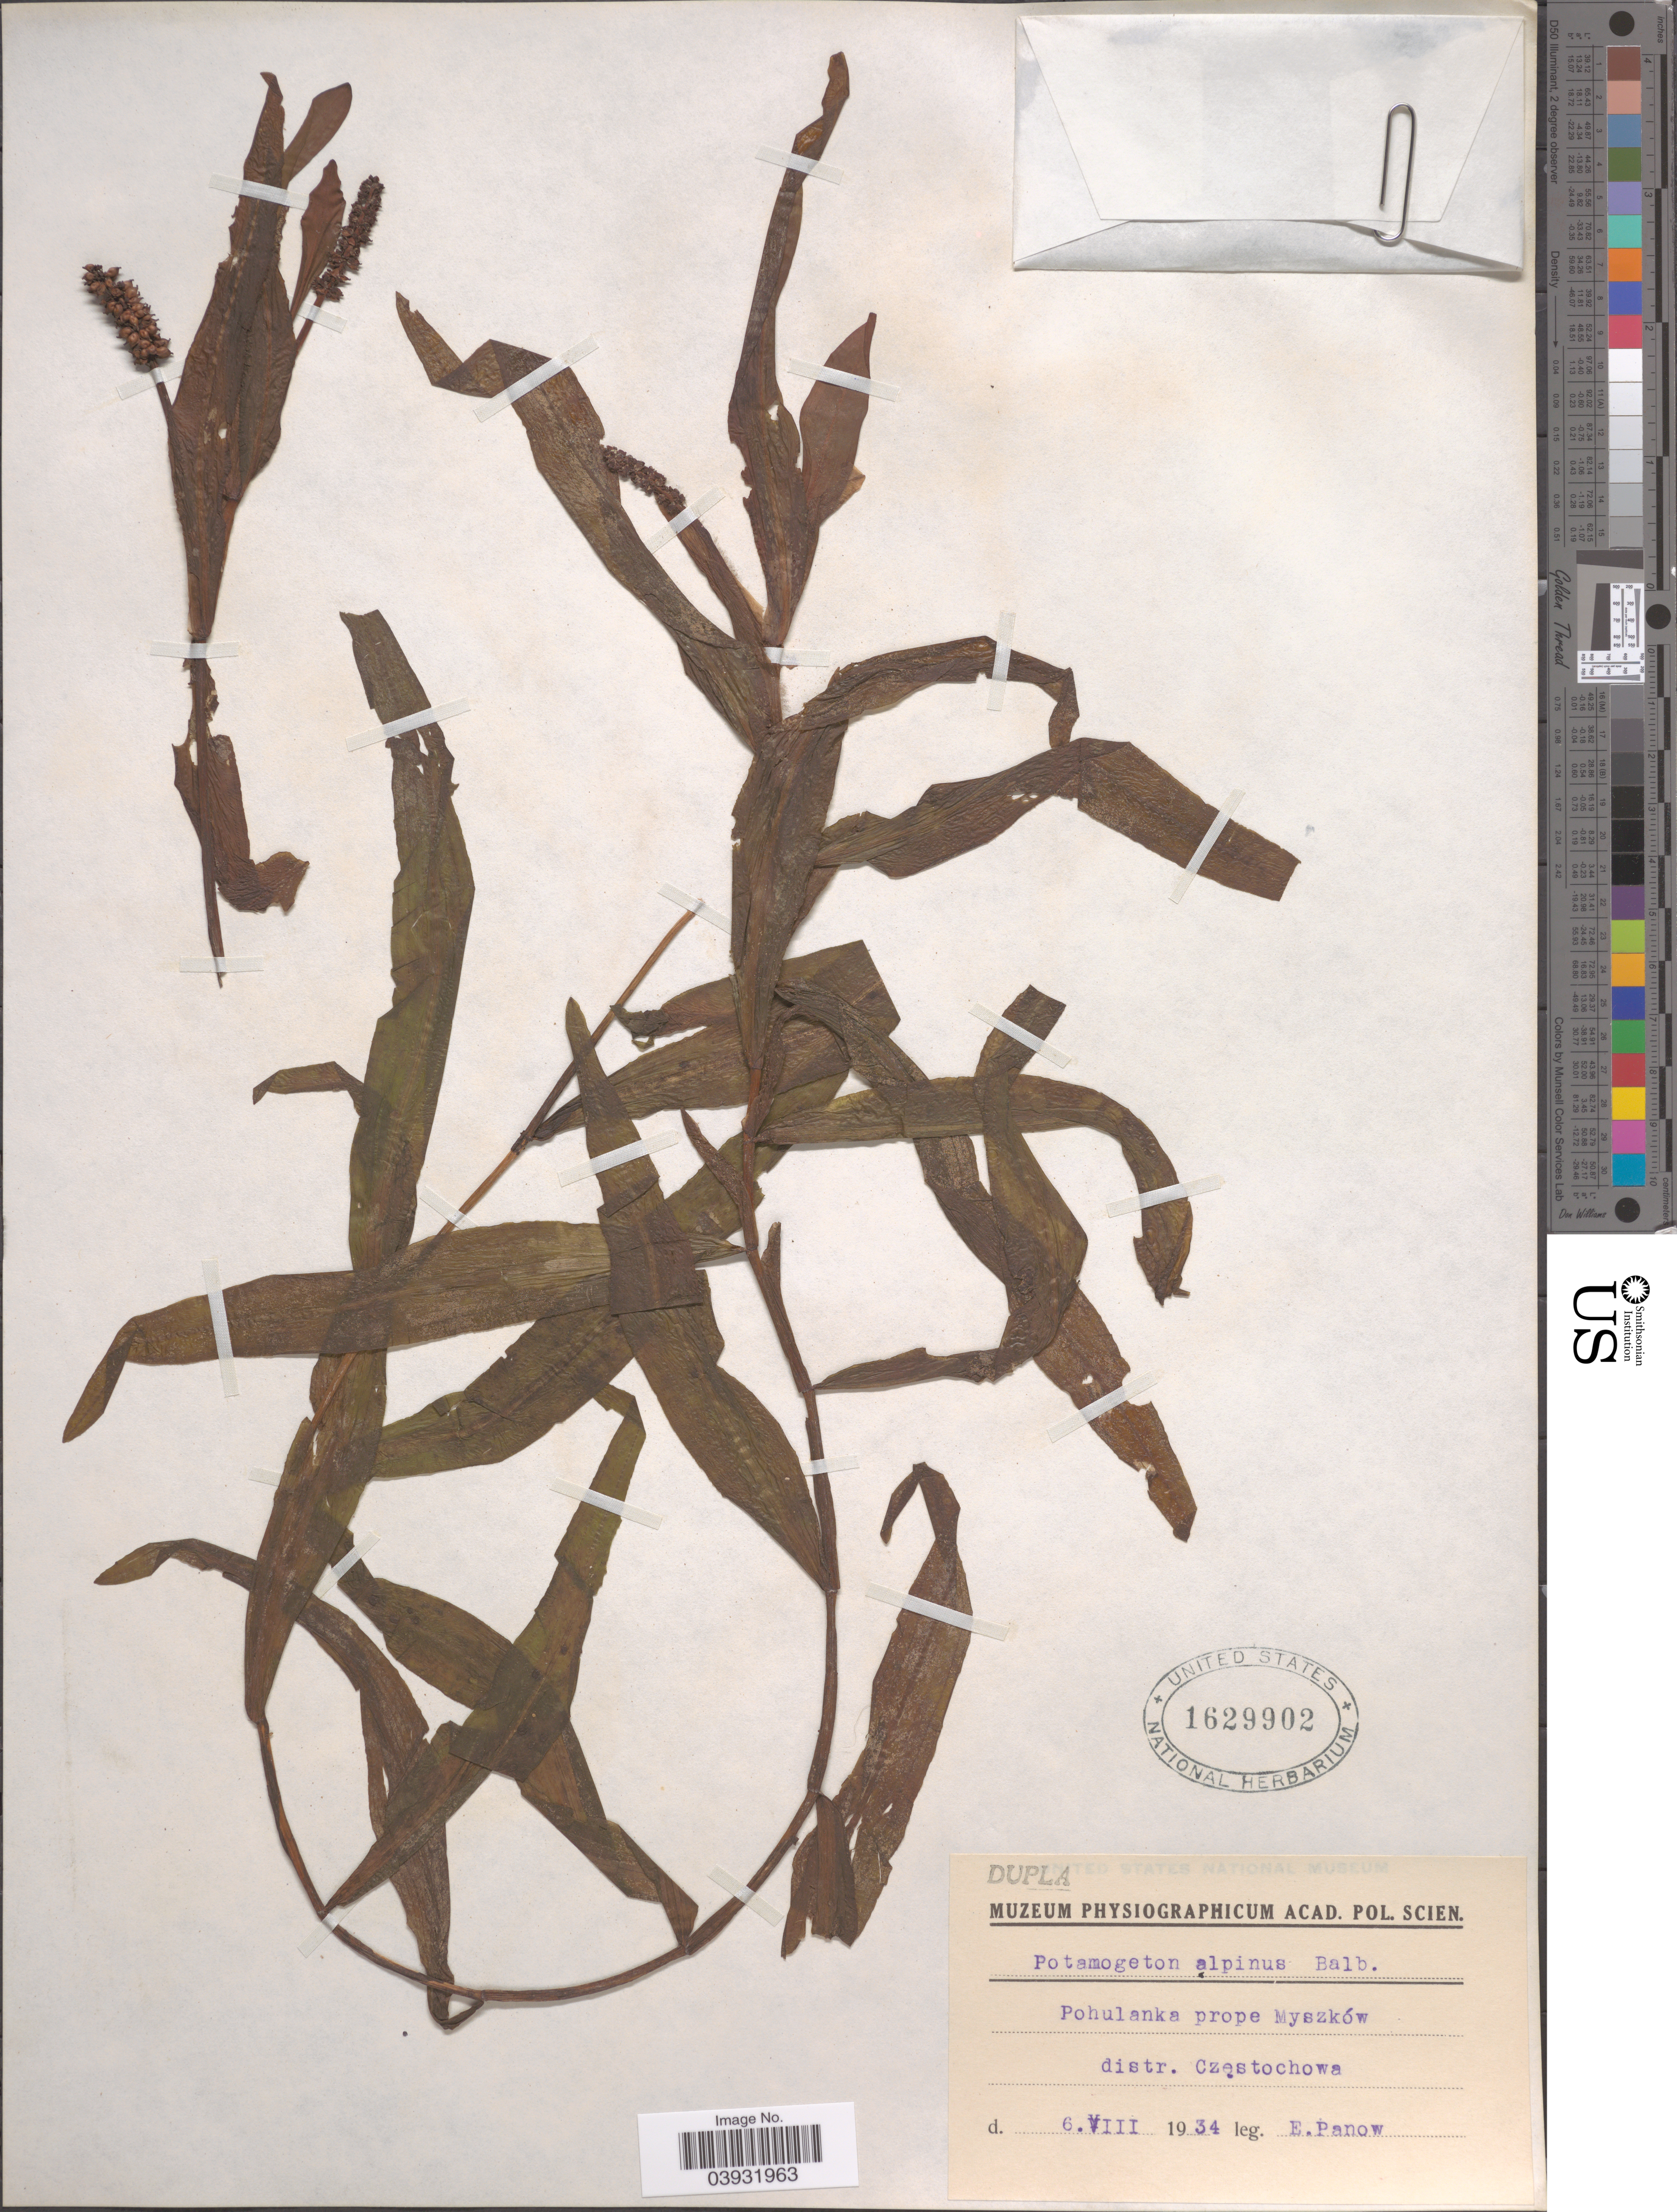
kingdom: Plantae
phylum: Tracheophyta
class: Liliopsida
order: Alismatales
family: Potamogetonaceae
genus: Potamogeton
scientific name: Potamogeton alpinus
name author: Balb.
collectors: E. Panow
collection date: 1934-08-06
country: Poland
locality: Pohulanka prope Myszków distr. Czestochowa.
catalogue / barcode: US 1629902